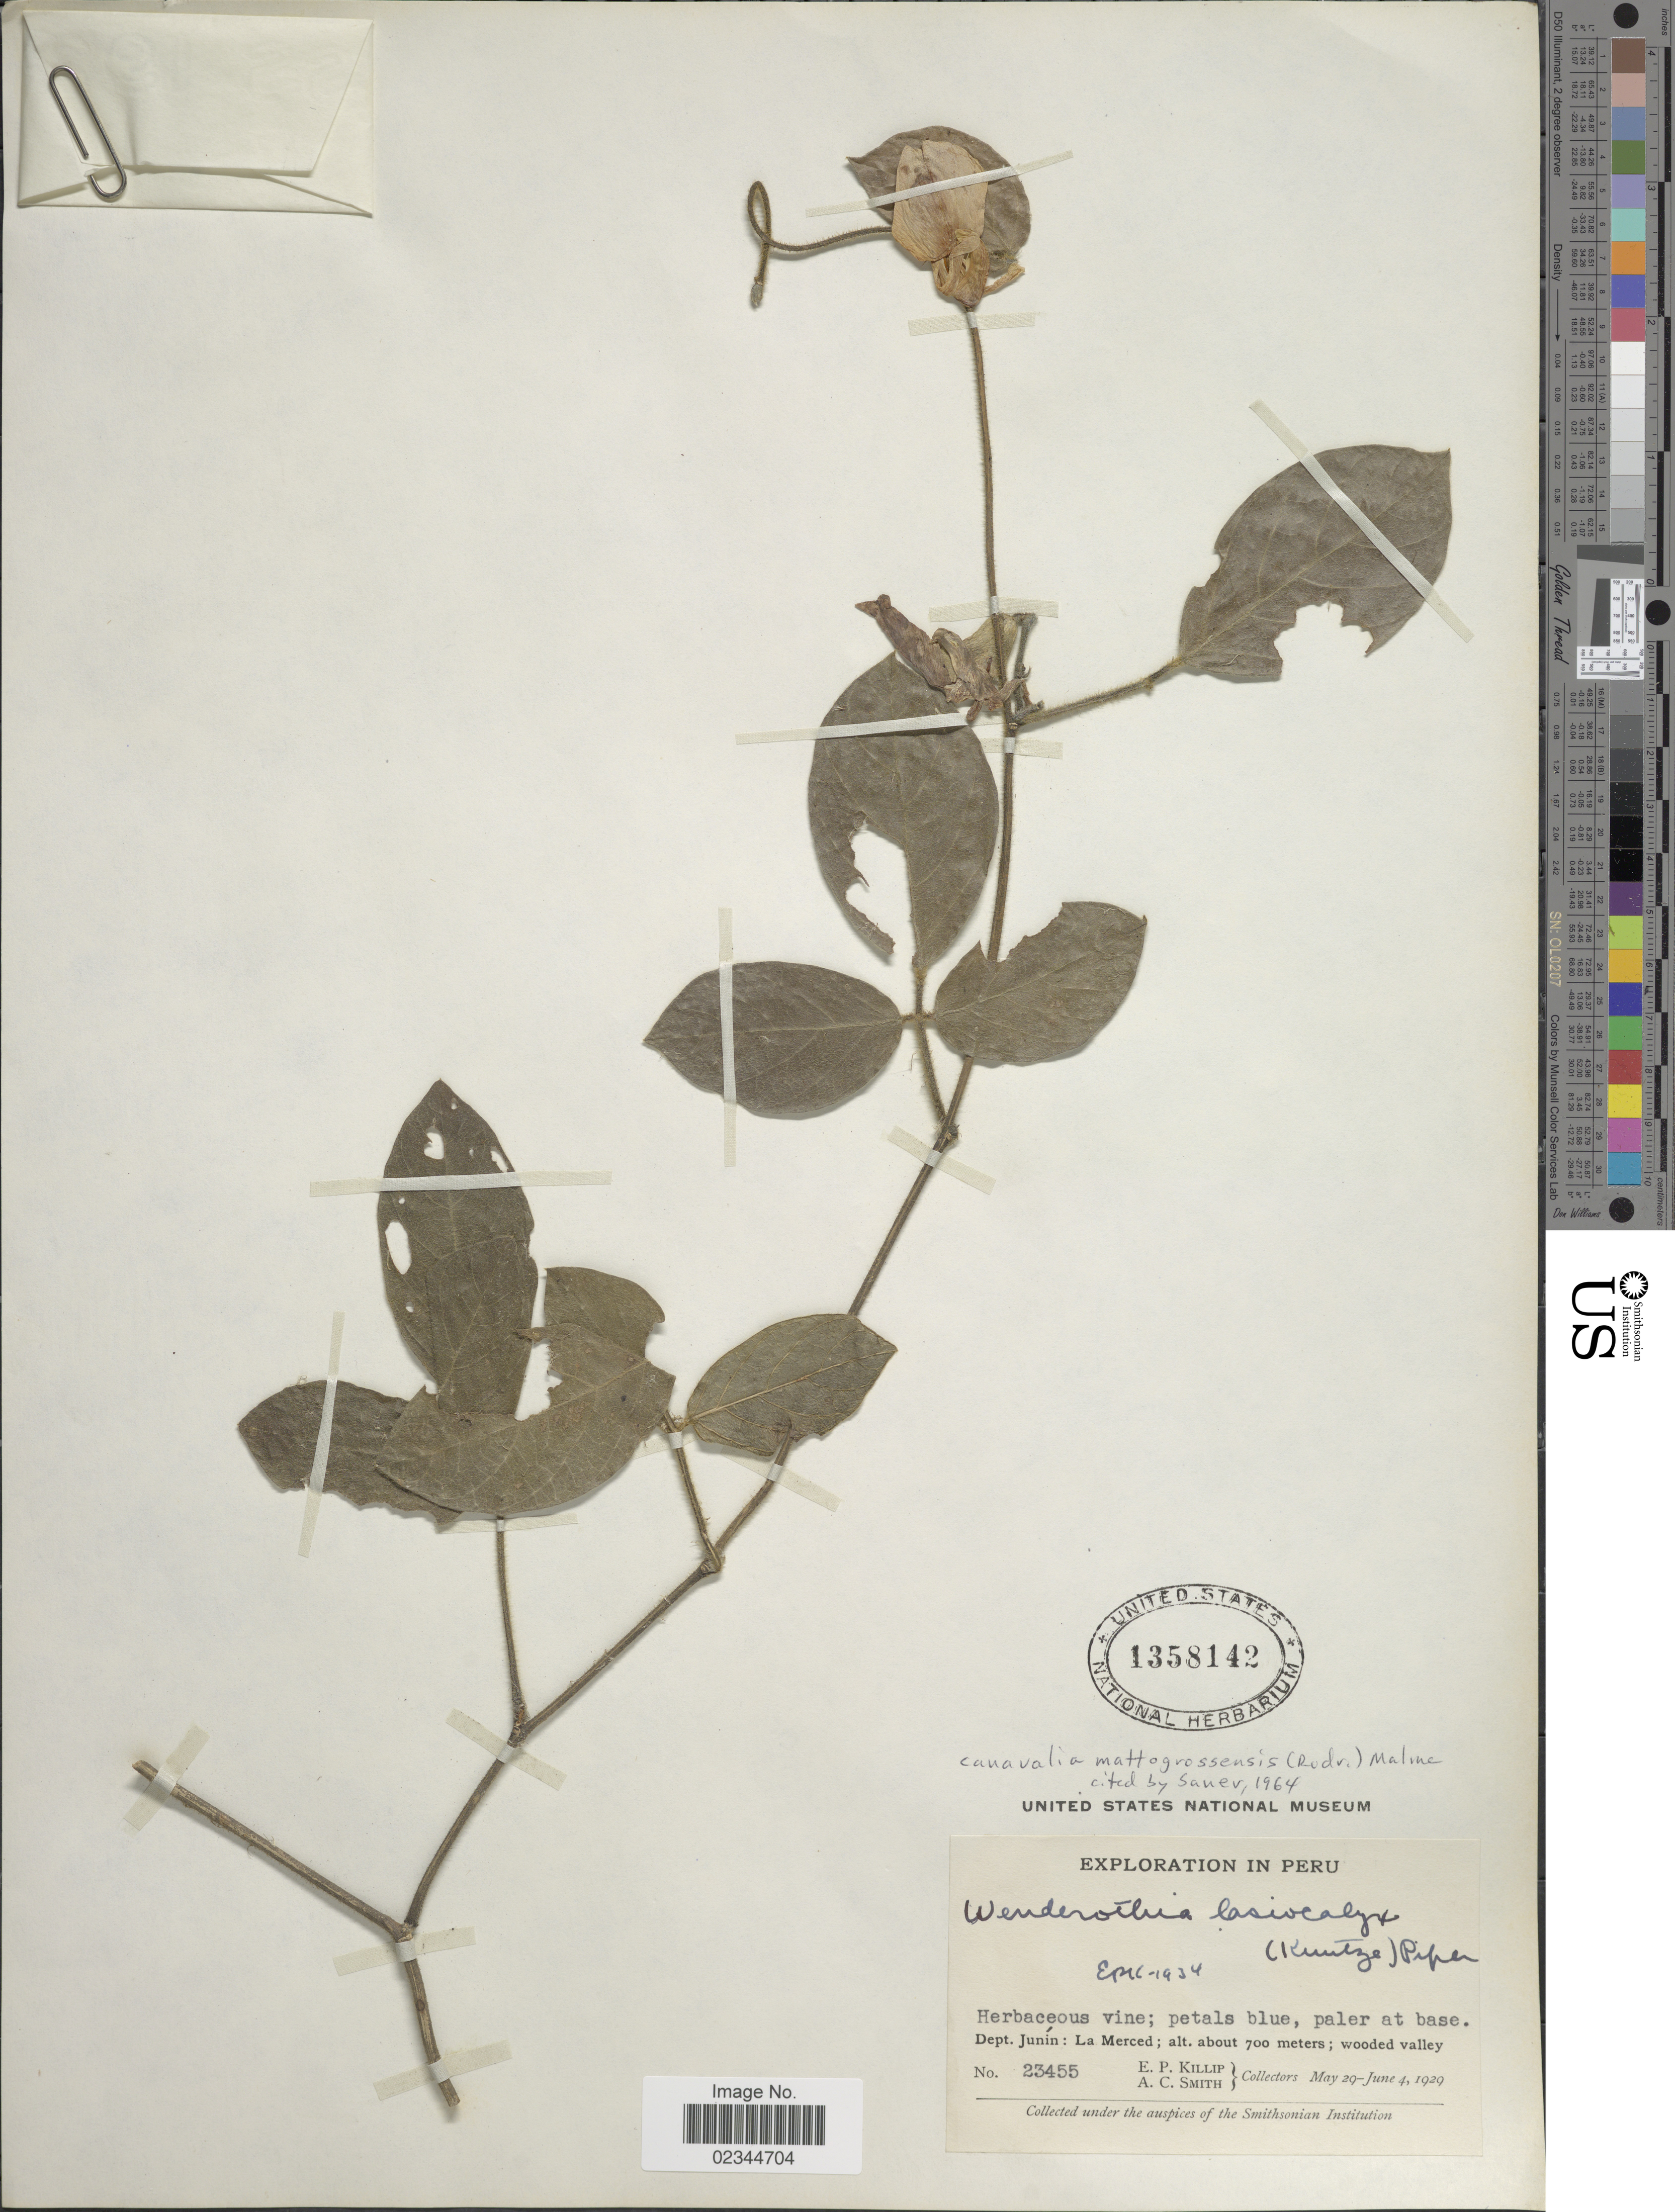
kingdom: Plantae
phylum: Tracheophyta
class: Magnoliopsida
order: Fabales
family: Fabaceae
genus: Canavalia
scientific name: Canavalia mattogrossensis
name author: (Barb. Rodr.) Malme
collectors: E. P. Killip & A. C. Smith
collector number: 23455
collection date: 1929-05-29/1929-06-04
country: Peru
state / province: Junín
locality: Dept. Junin: La Merced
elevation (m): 700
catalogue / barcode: US 1358142